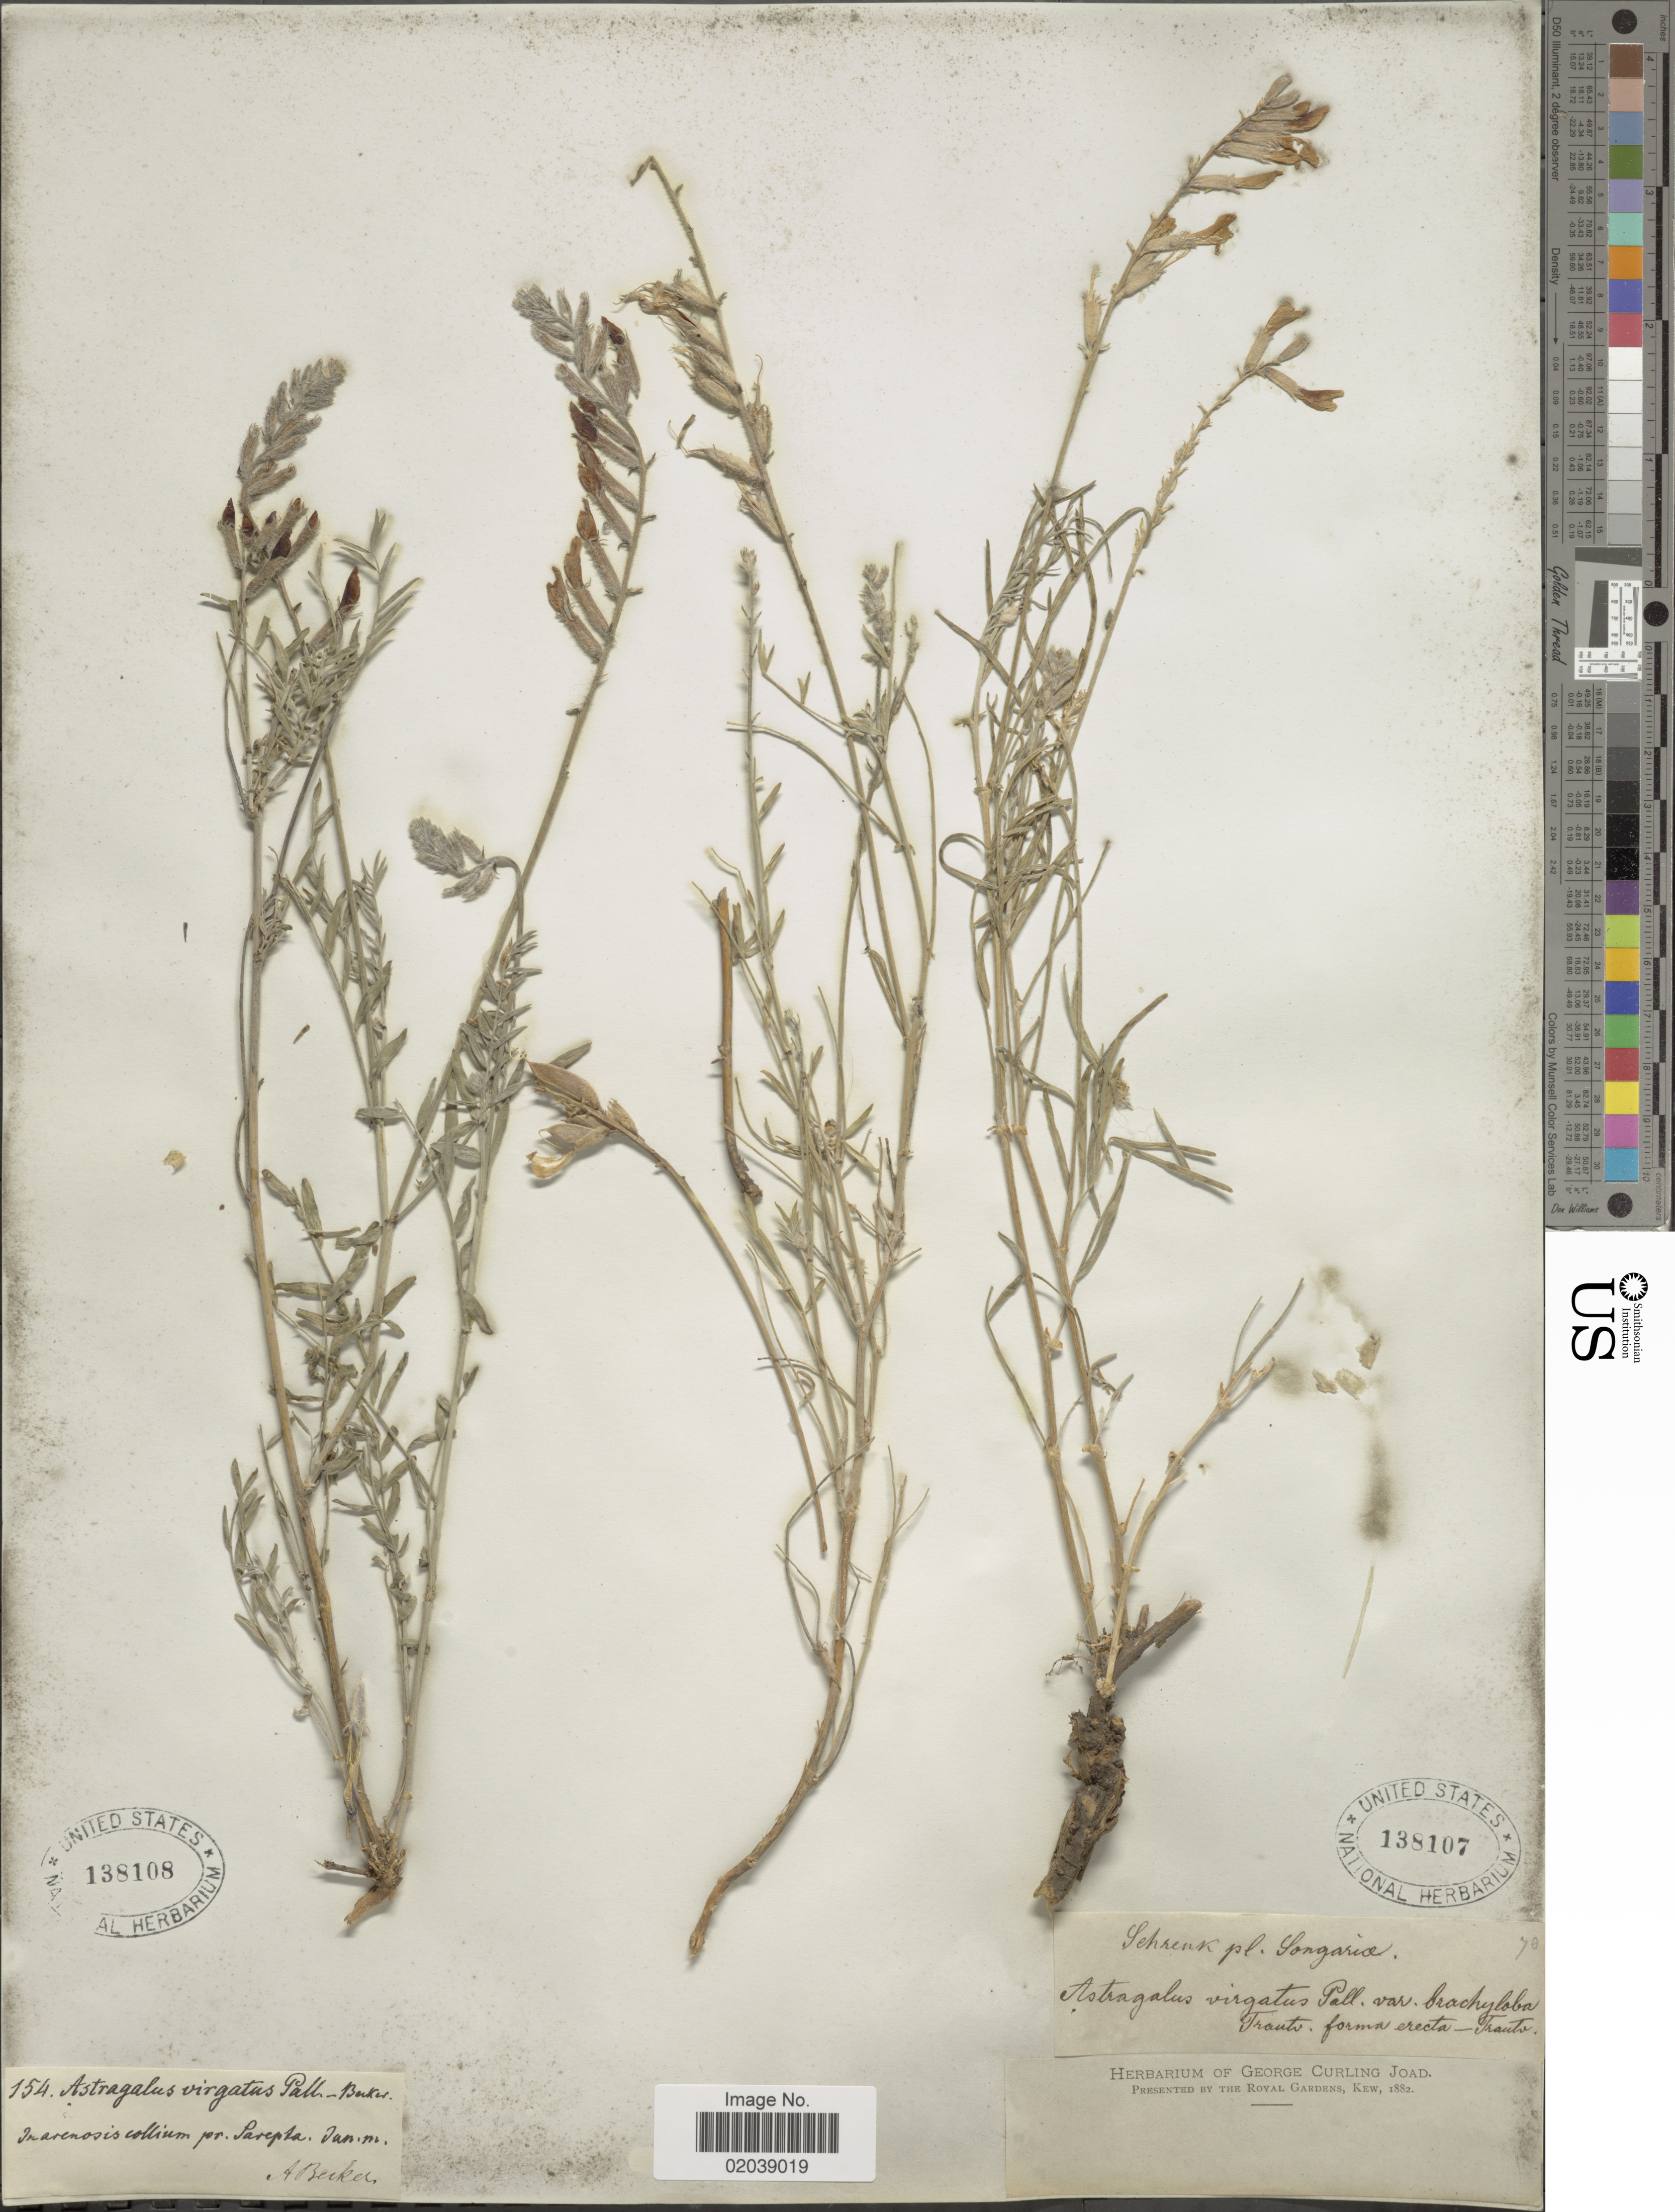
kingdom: Plantae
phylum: Tracheophyta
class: Magnoliopsida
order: Fabales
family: Fabaceae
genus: Astragalus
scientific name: Astragalus vimineus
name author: Pall.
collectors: A. Becker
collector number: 154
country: Russian Federation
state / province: Volgograd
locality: In arenosis collium pr. Sarepta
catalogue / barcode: US 138108